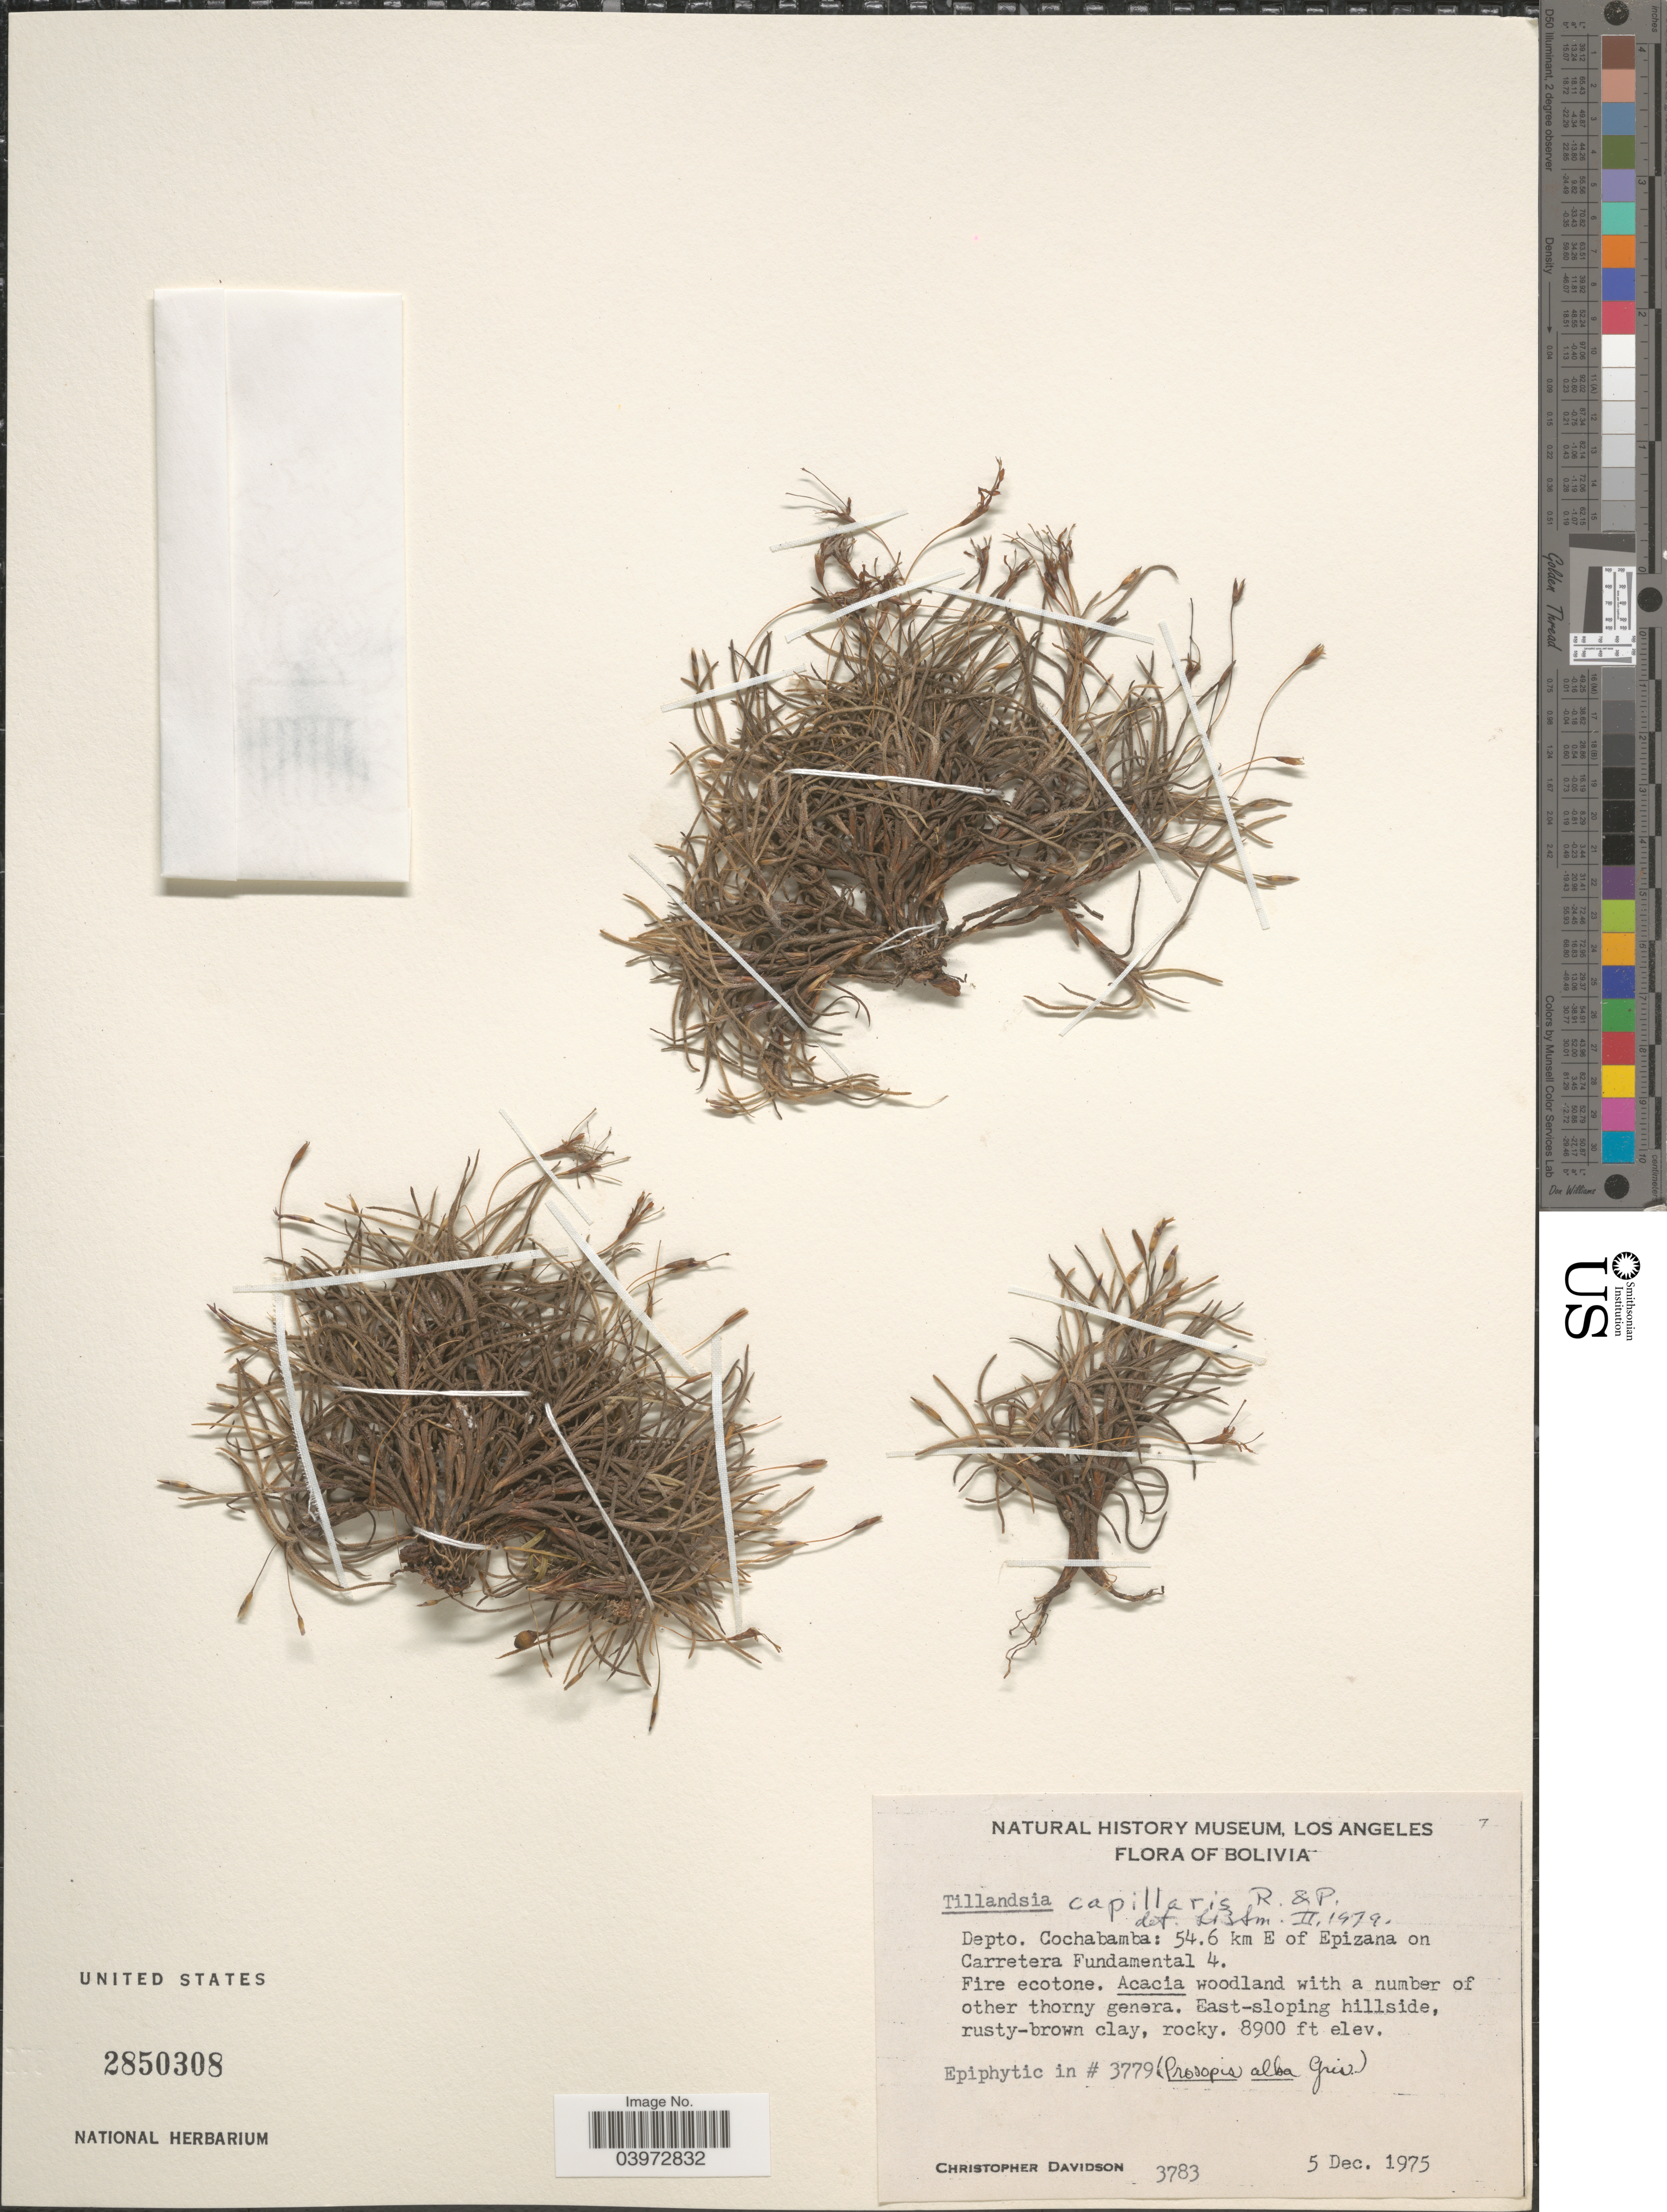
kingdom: Plantae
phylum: Tracheophyta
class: Liliopsida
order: Poales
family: Bromeliaceae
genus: Tillandsia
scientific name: Tillandsia capillaris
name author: Ruiz & Pav.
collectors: C. Davidson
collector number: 3783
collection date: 1975-12-05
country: Bolivia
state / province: Cochabamba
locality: Depto. Cochabamba: 54.6 km E of Epizana on Carretera Fundamental 4.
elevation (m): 2713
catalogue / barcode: US 2850308